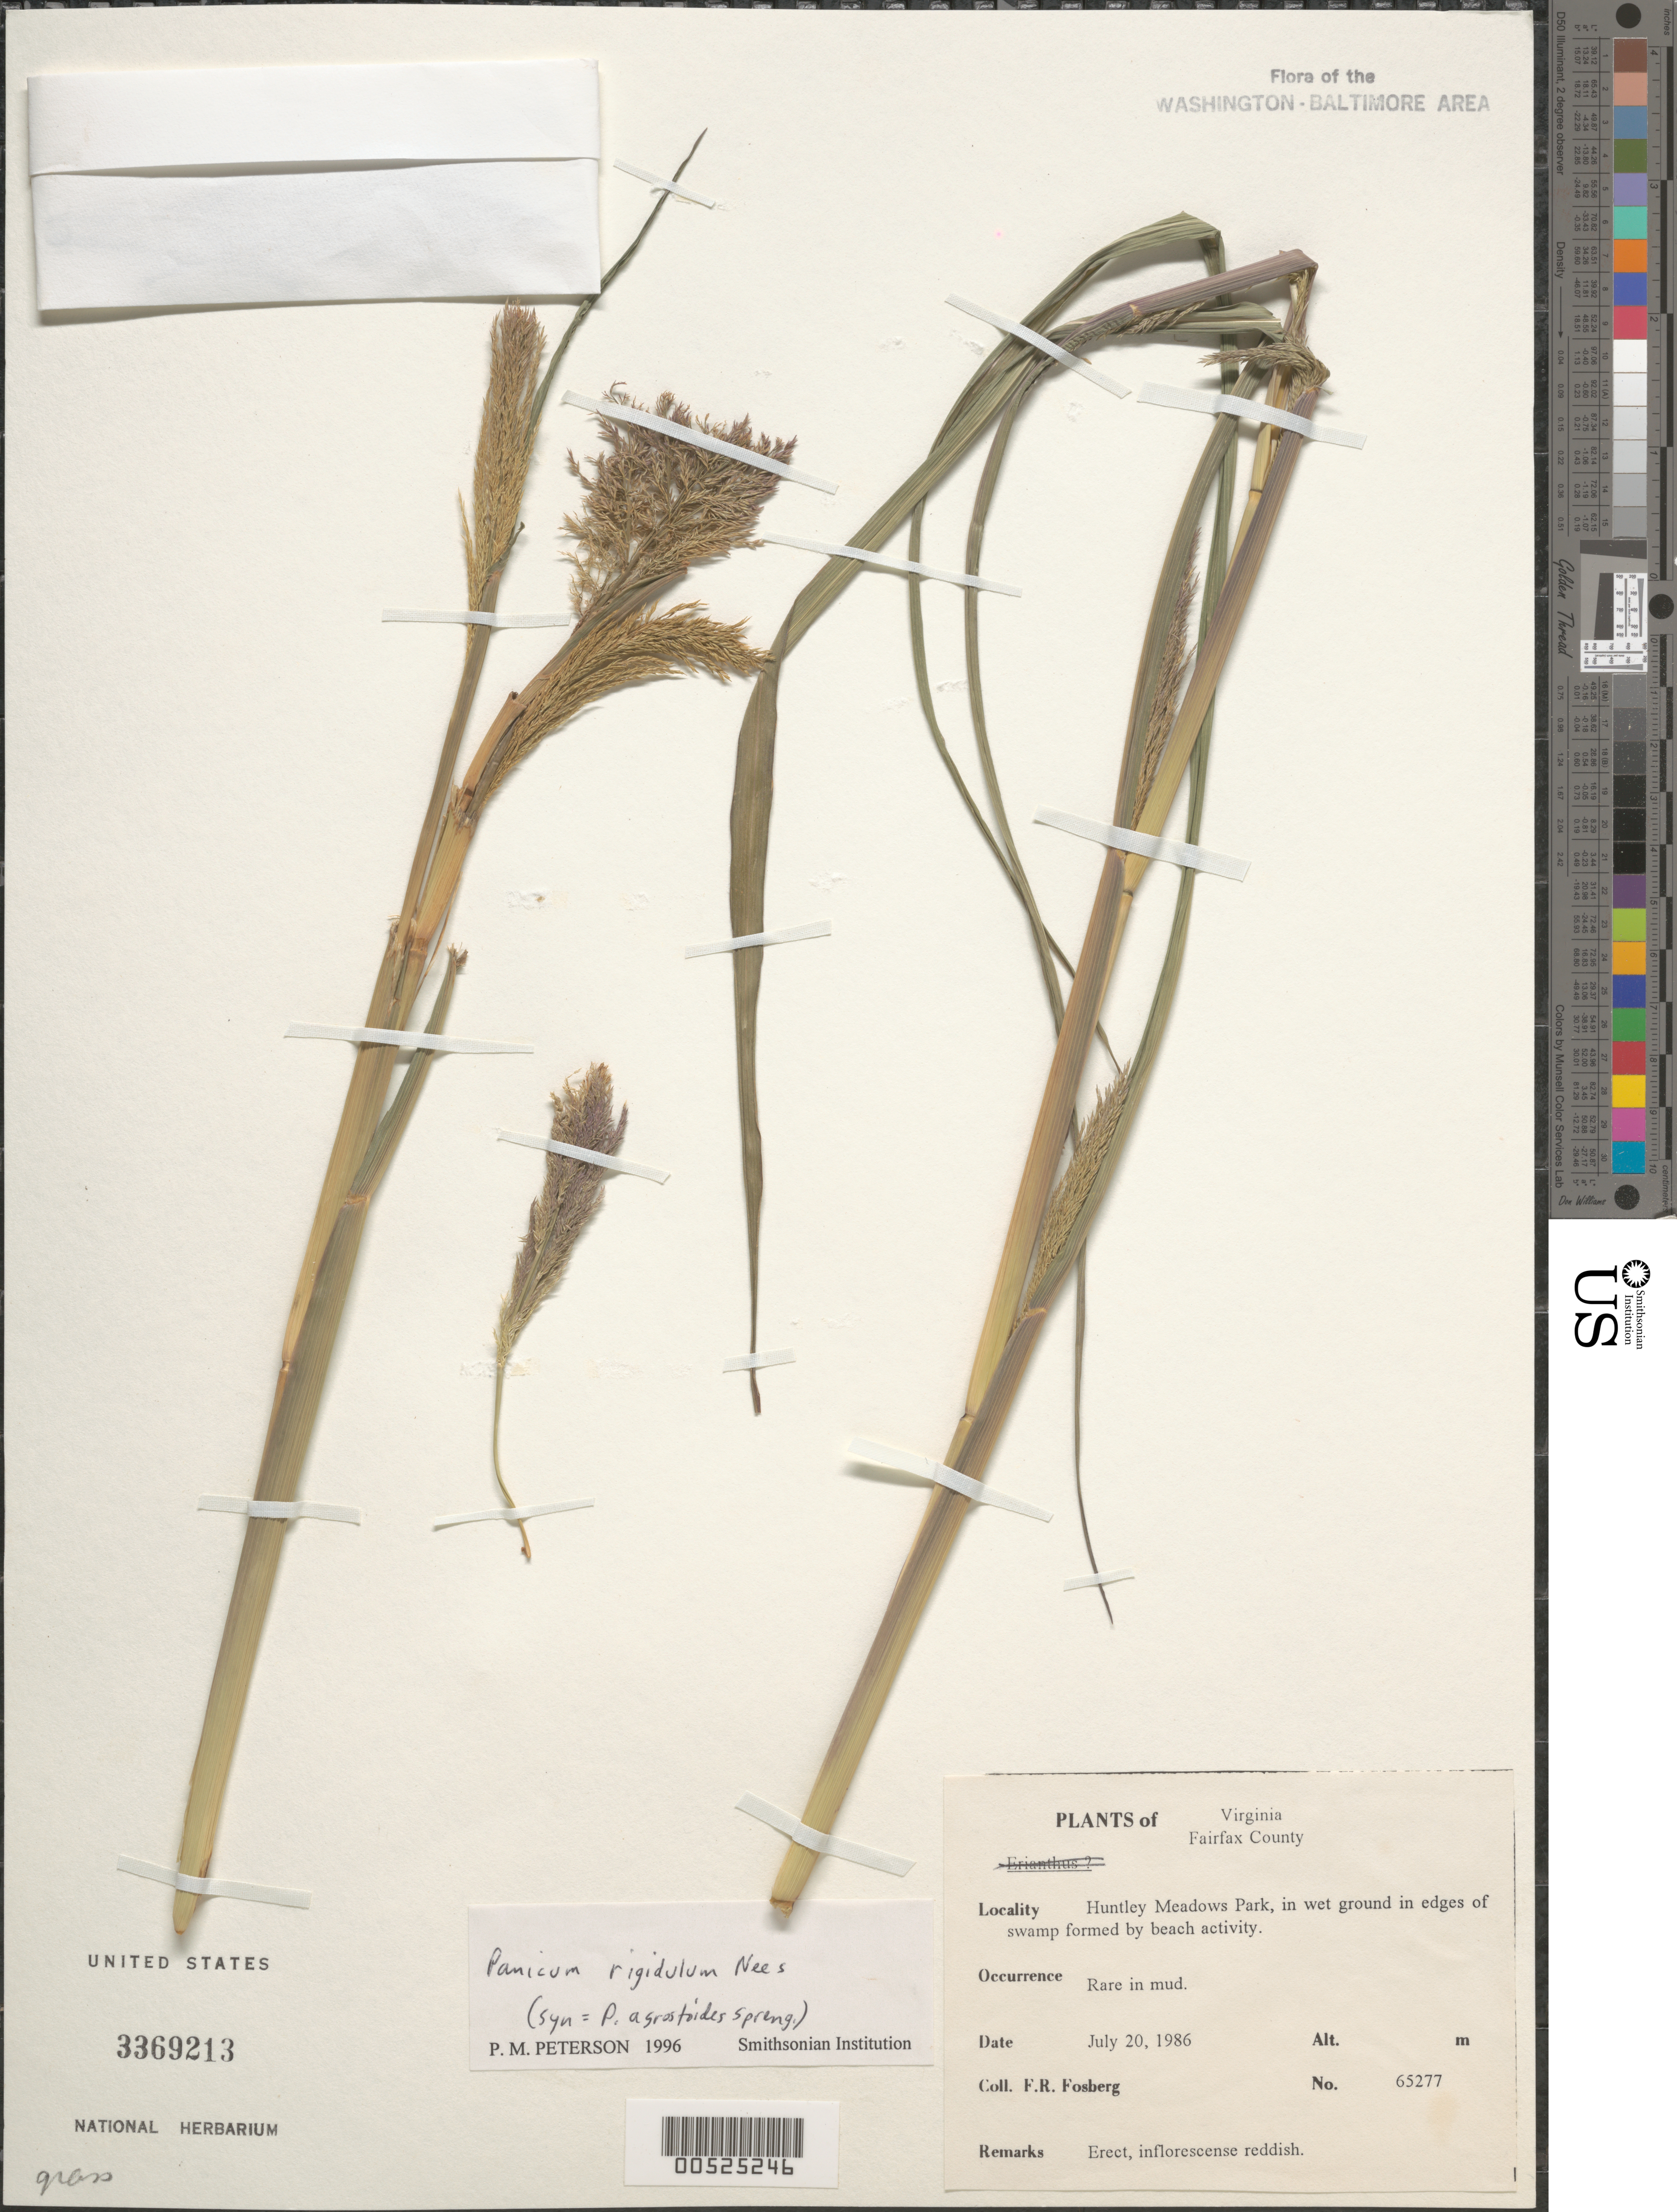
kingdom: Plantae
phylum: Tracheophyta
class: Liliopsida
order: Poales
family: Poaceae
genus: Coleataenia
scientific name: Coleataenia rigidula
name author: (Bosc ex Nees) LeBlond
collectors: F. R. Fosberg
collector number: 65277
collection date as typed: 20 Jul 1986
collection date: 1986-07-20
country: United States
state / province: Virginia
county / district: Fairfax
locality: Huntley Meadows Park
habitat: In wet ground in edges of swamp formed by beach activity; rare in mud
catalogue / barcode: US 3369213